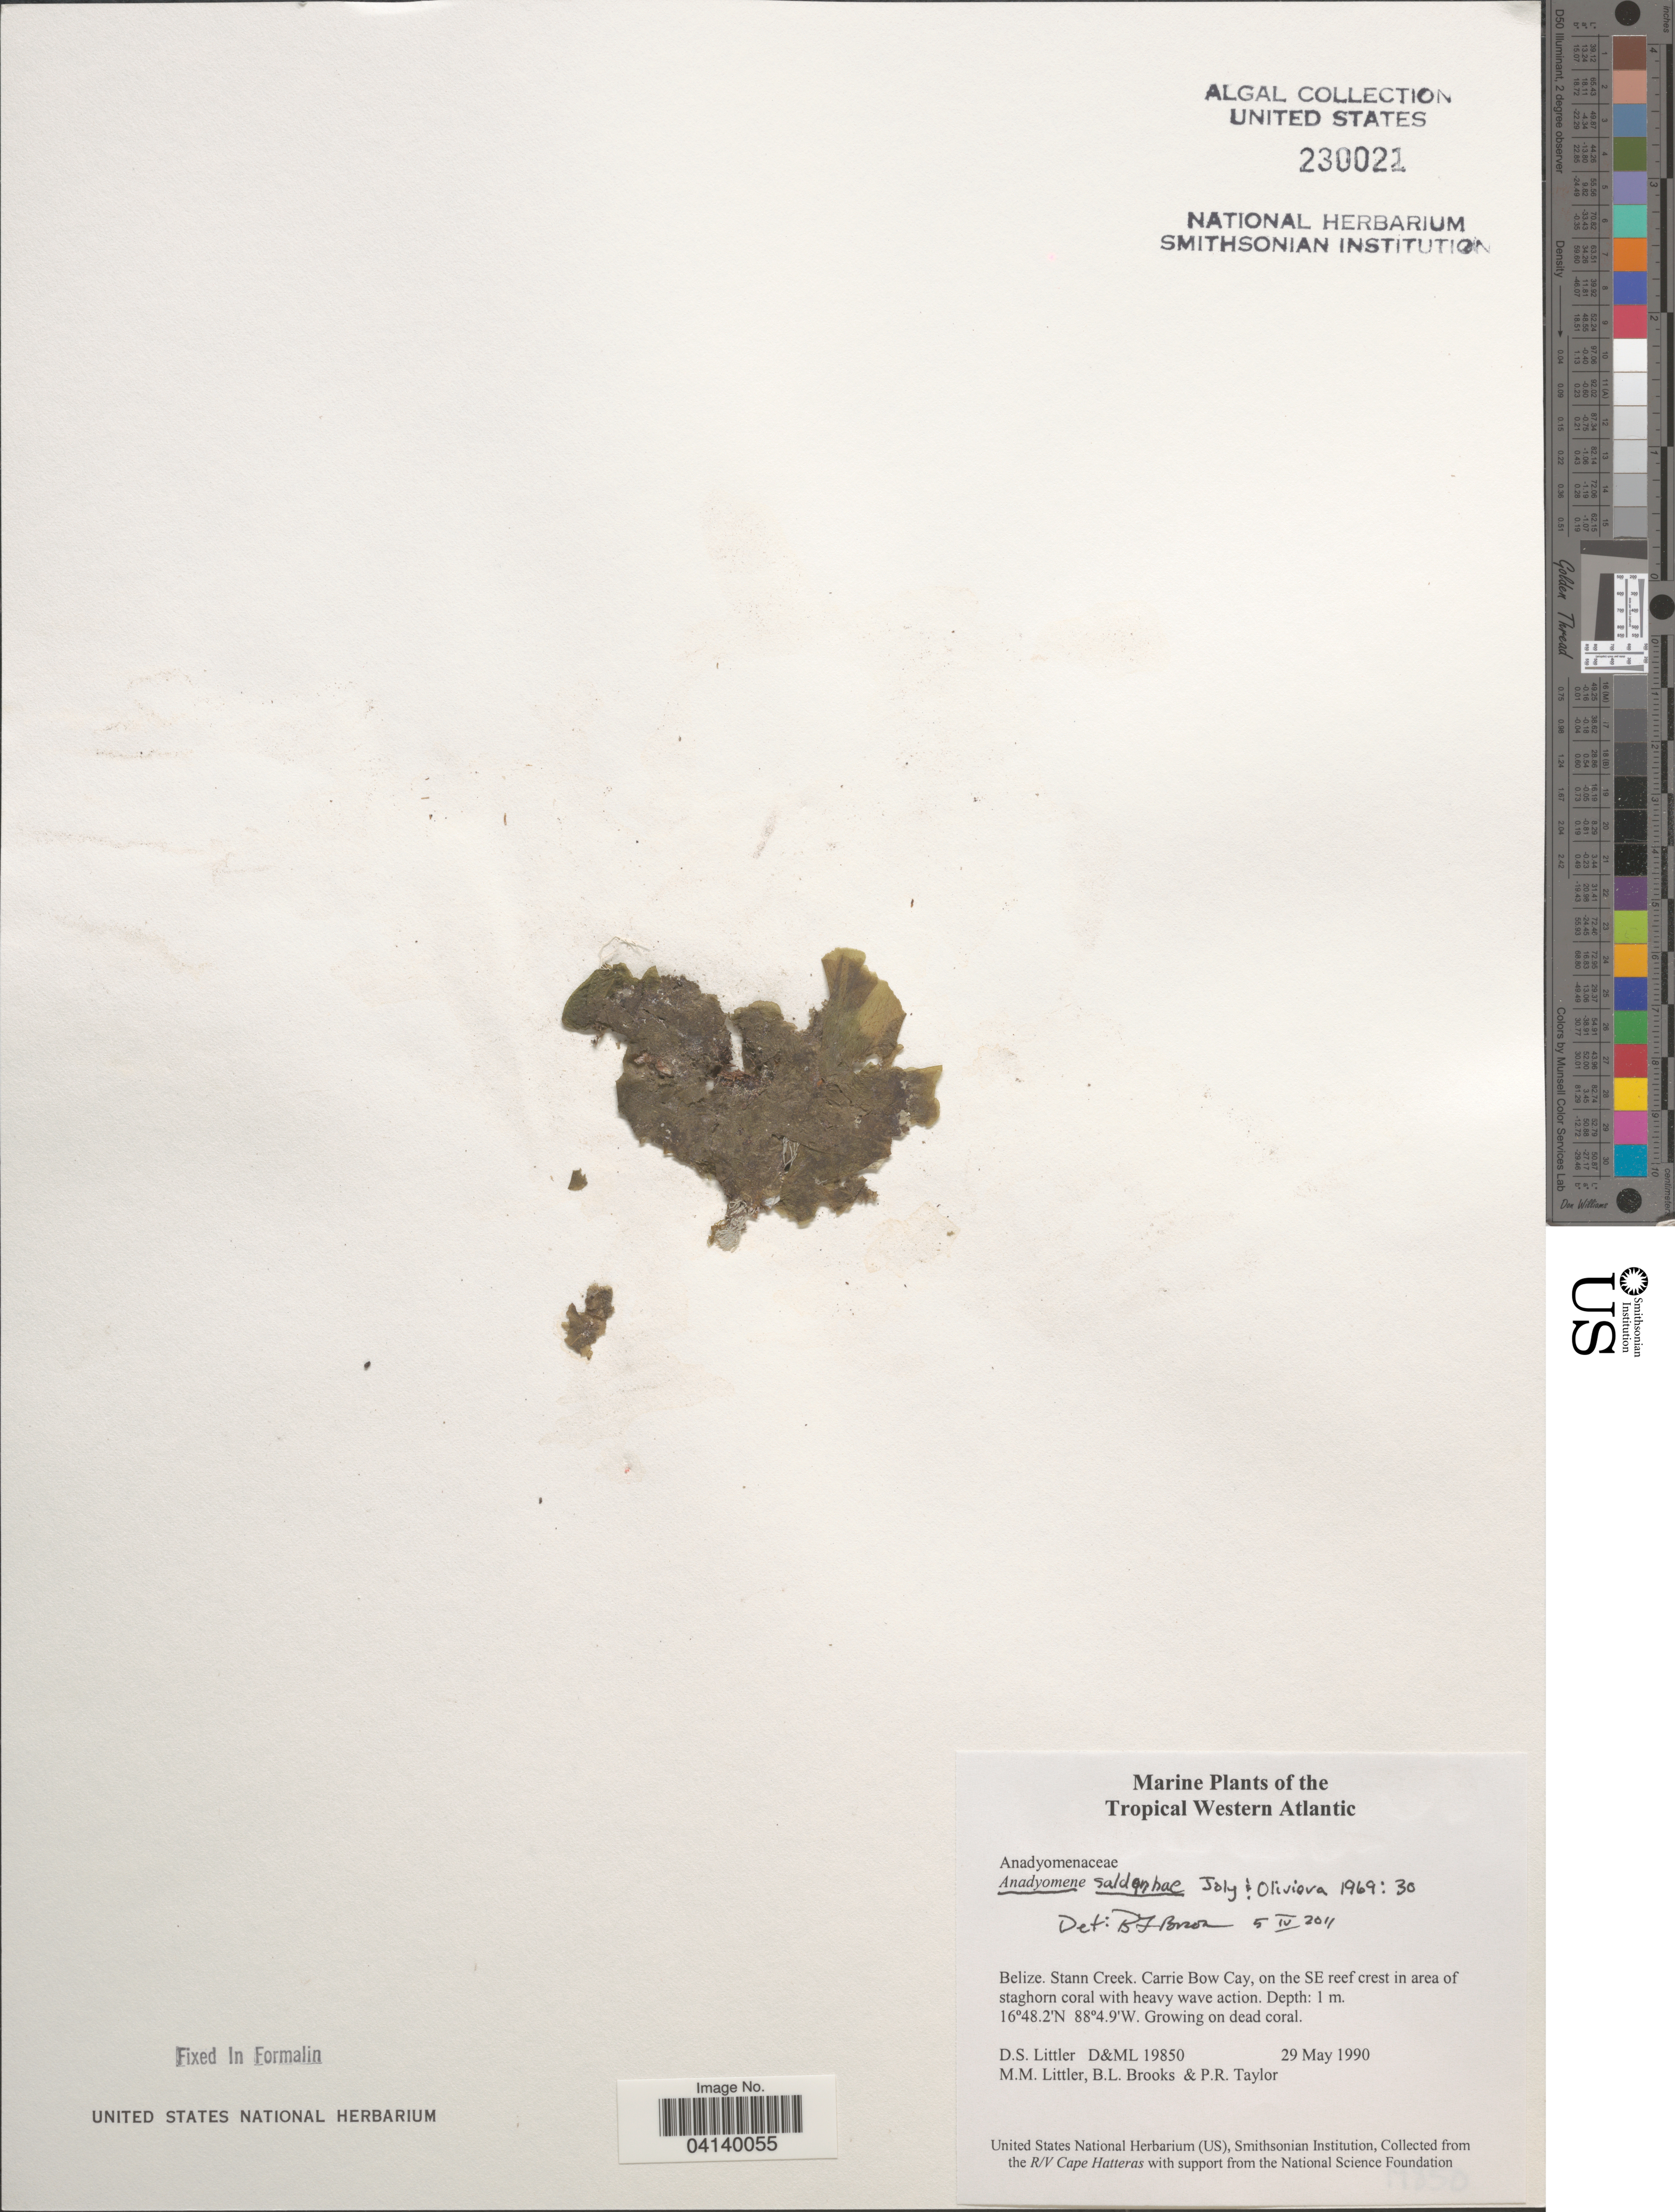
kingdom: Plantae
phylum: Chlorophyta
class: Ulvophyceae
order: Cladophorales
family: Anadyomenaceae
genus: Anadyomene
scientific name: Anadyomene saldanhae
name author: A.B. Joly & E.C. Oliveira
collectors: D. S. Littler, B. Brooks & P. R. Taylor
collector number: D&ML19850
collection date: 1990-05-29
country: Belize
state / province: Stann Creek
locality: Tropical Western Atlantic. Carrie Bow Cay, on the SE reef crest in area of staghorn coral with heavy wave action.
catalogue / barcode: US 230021